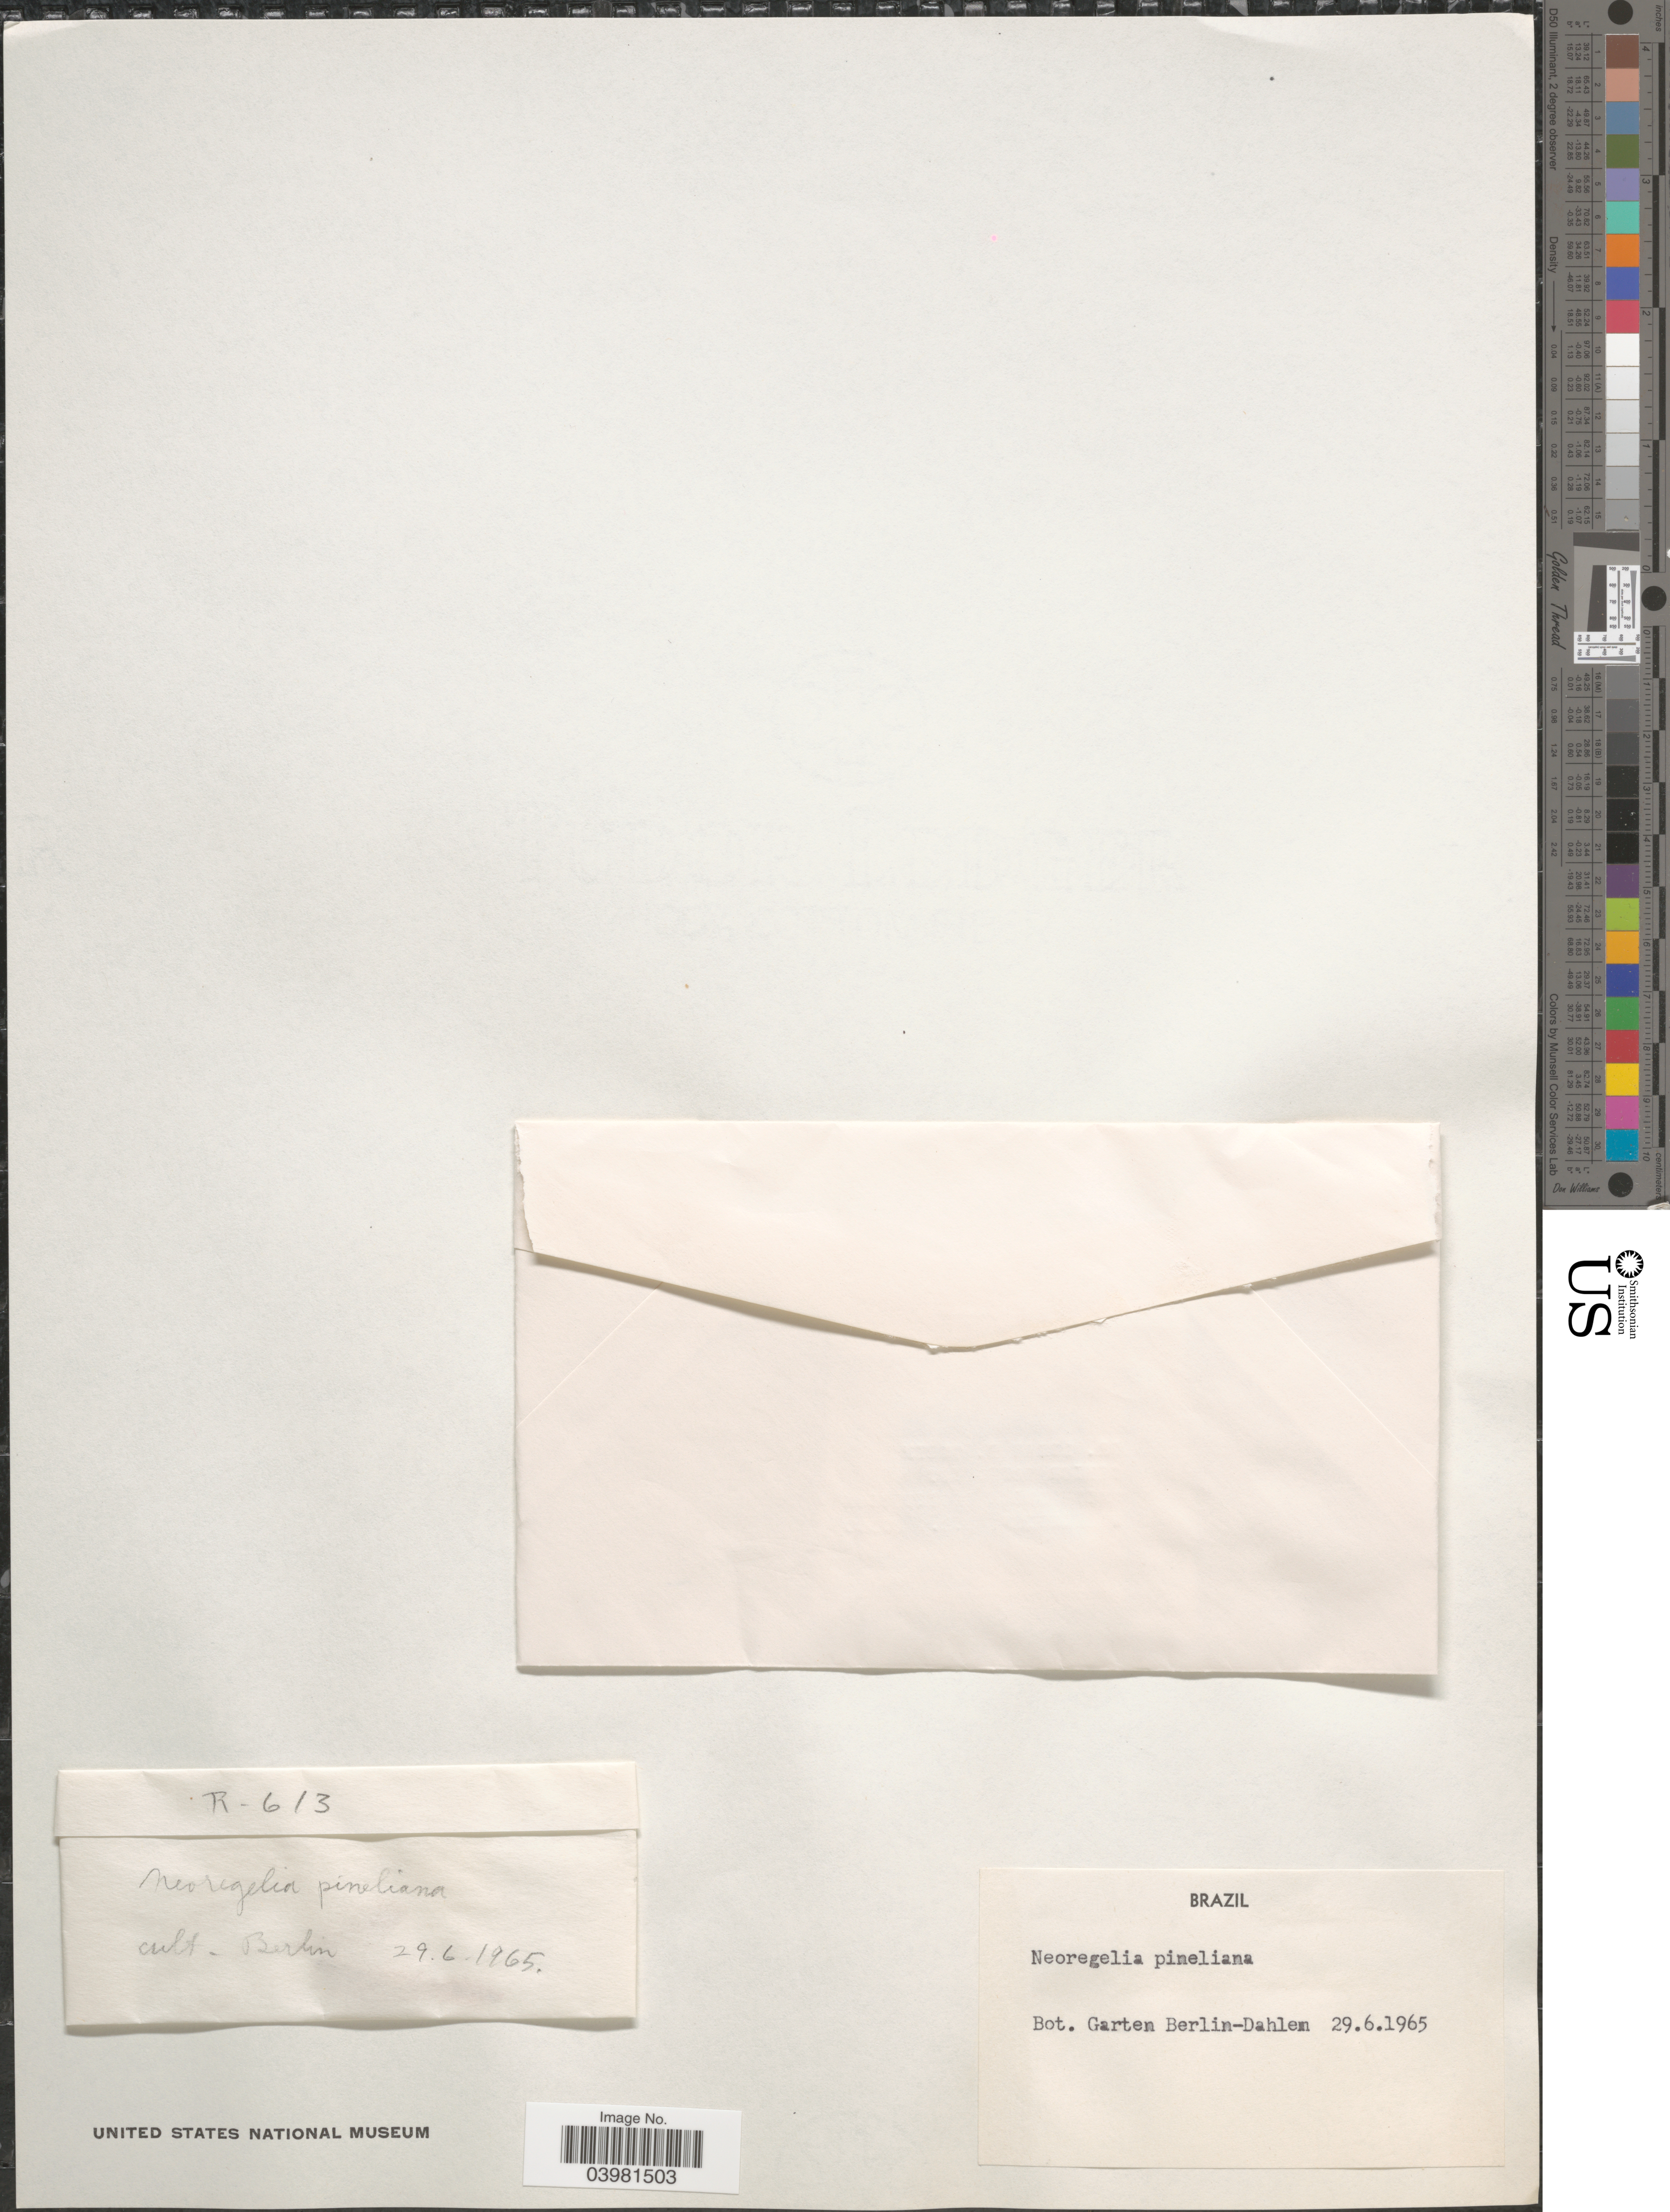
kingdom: Plantae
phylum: Tracheophyta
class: Liliopsida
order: Poales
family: Bromeliaceae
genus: Neoregelia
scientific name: Neoregelia pineliana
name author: (Lem.) L.B. Sm.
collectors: Berlin, --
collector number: R-613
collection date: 1965-06-29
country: Germany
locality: Bot. Garten Berlin-Dahlem.